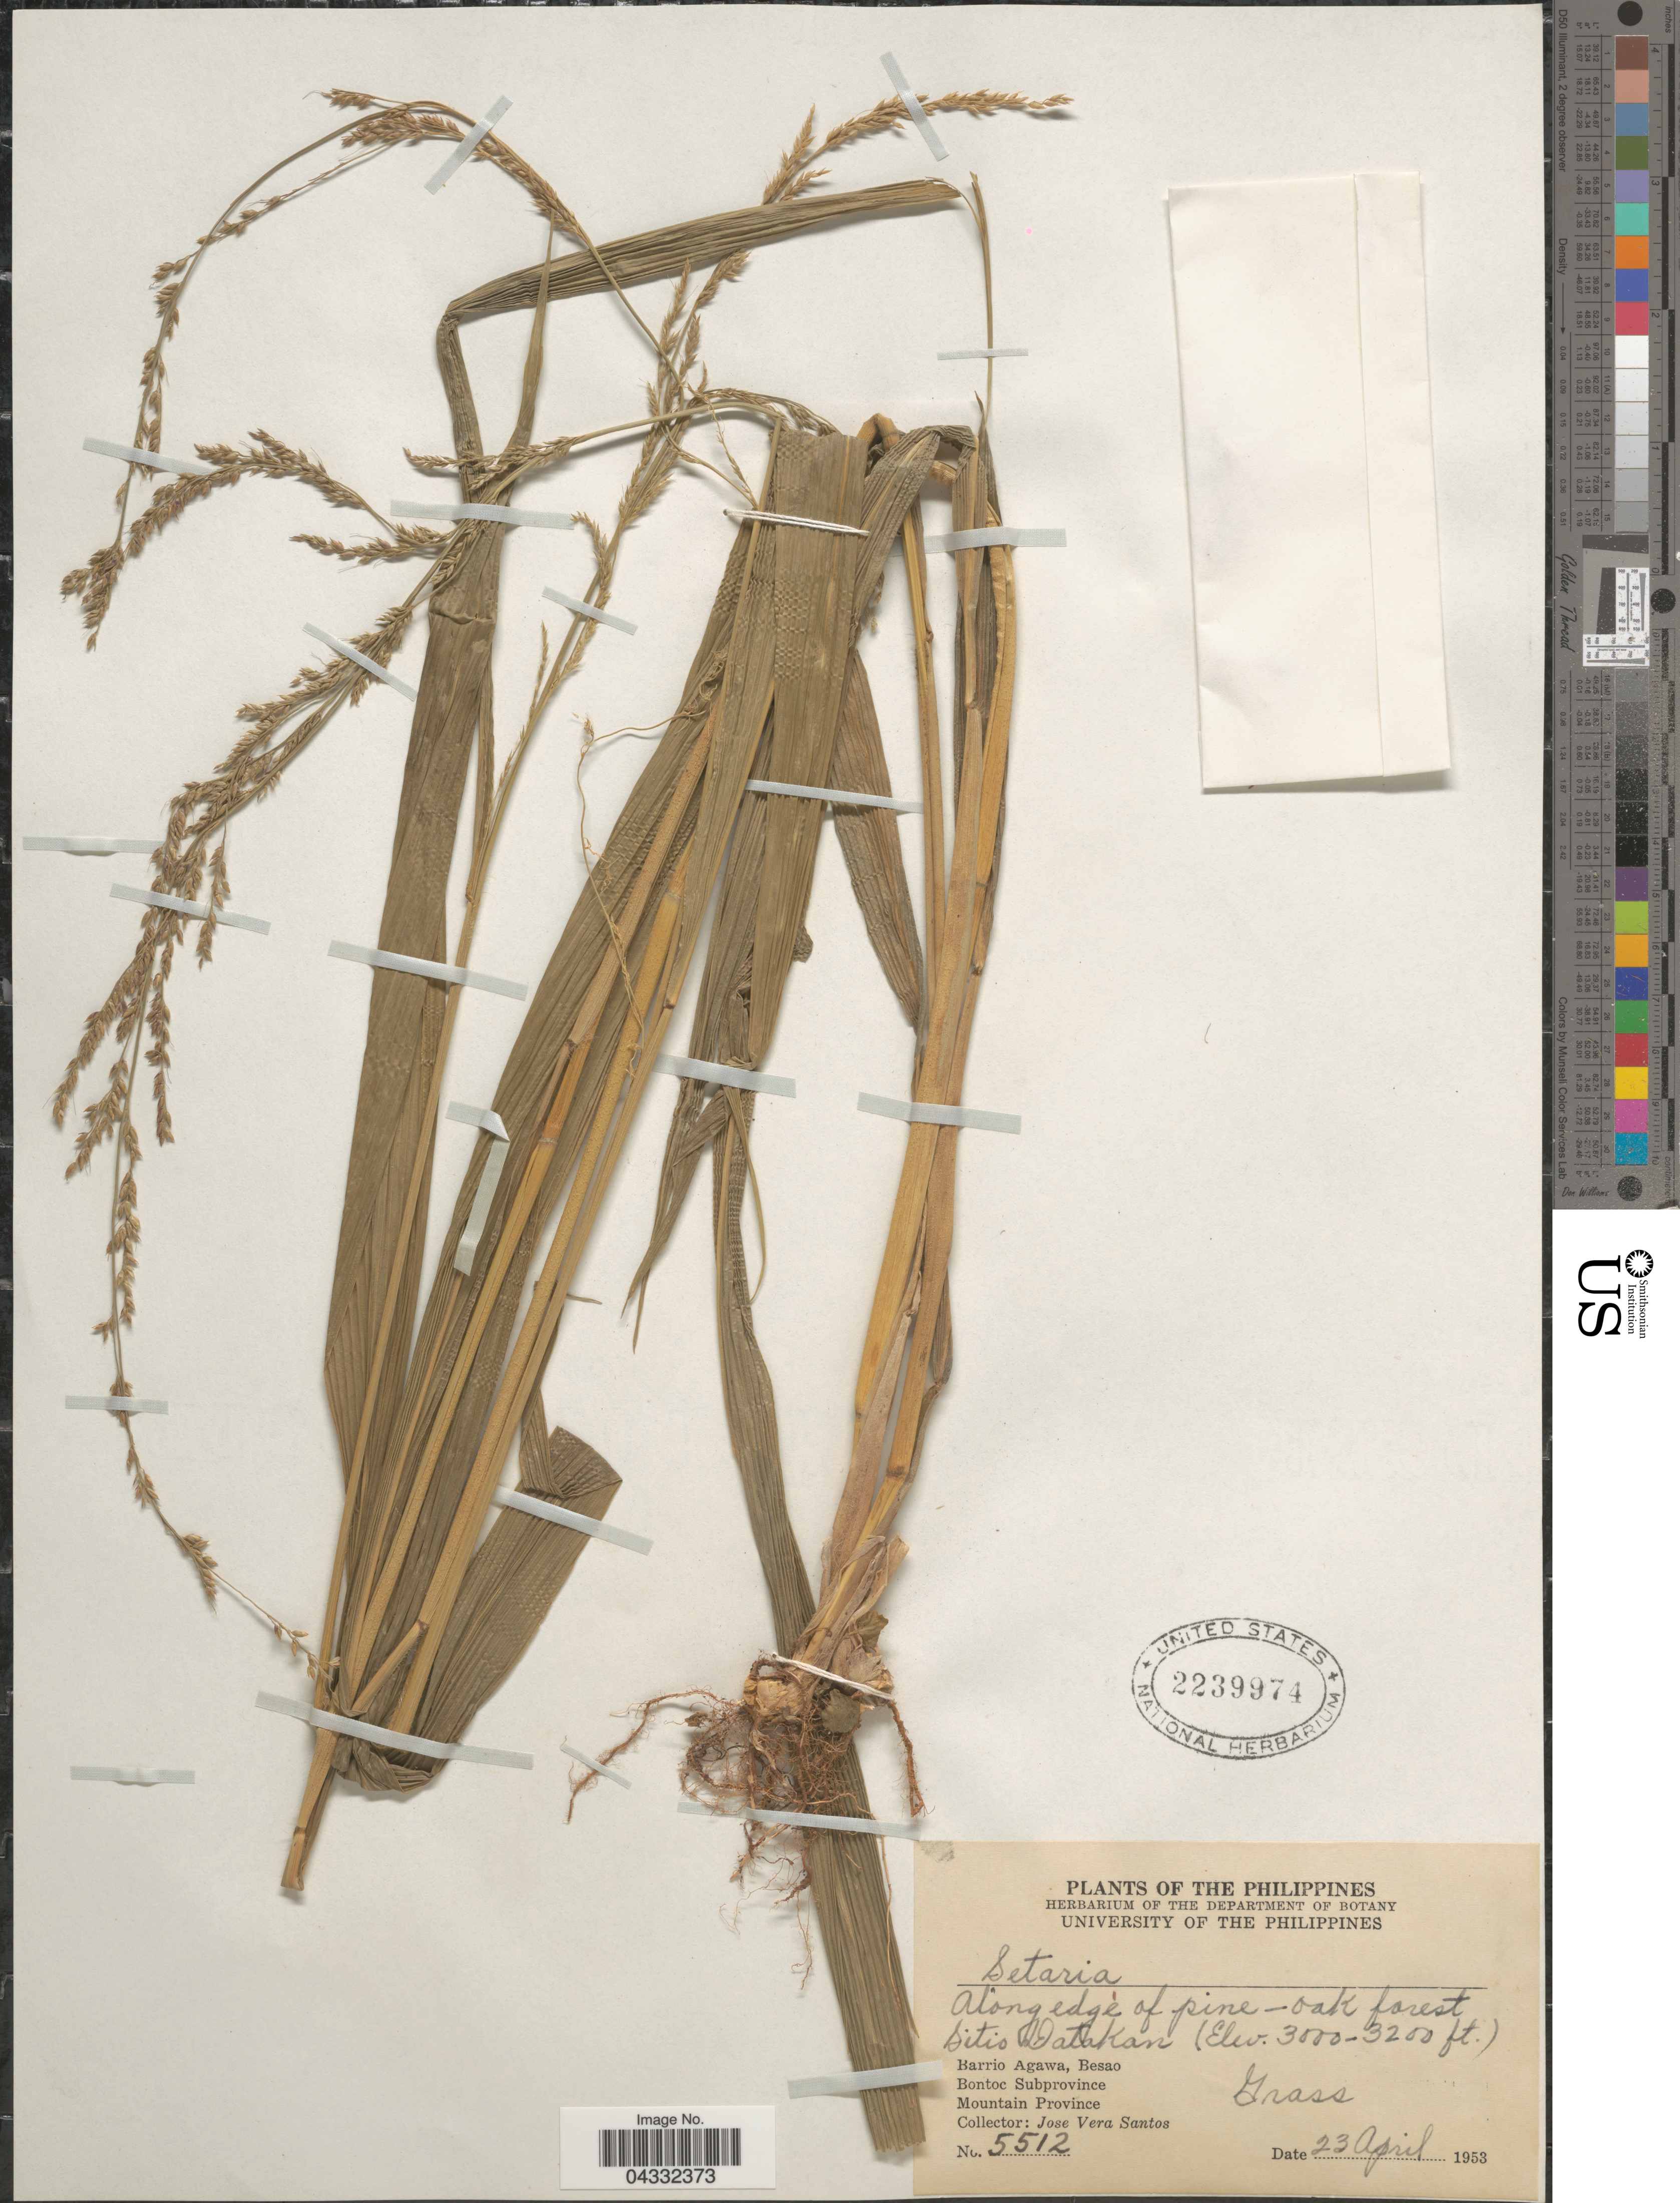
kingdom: Plantae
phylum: Tracheophyta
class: Liliopsida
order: Poales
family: Poaceae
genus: Setaria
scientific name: Setaria sp.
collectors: J. V. Santos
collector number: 5512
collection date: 1953-04-23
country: Philippines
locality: Sitio DataKan. Barrio Agawa, Besao. Bontoc Subprovince. Mountain Province.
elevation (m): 914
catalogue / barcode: US 2239974